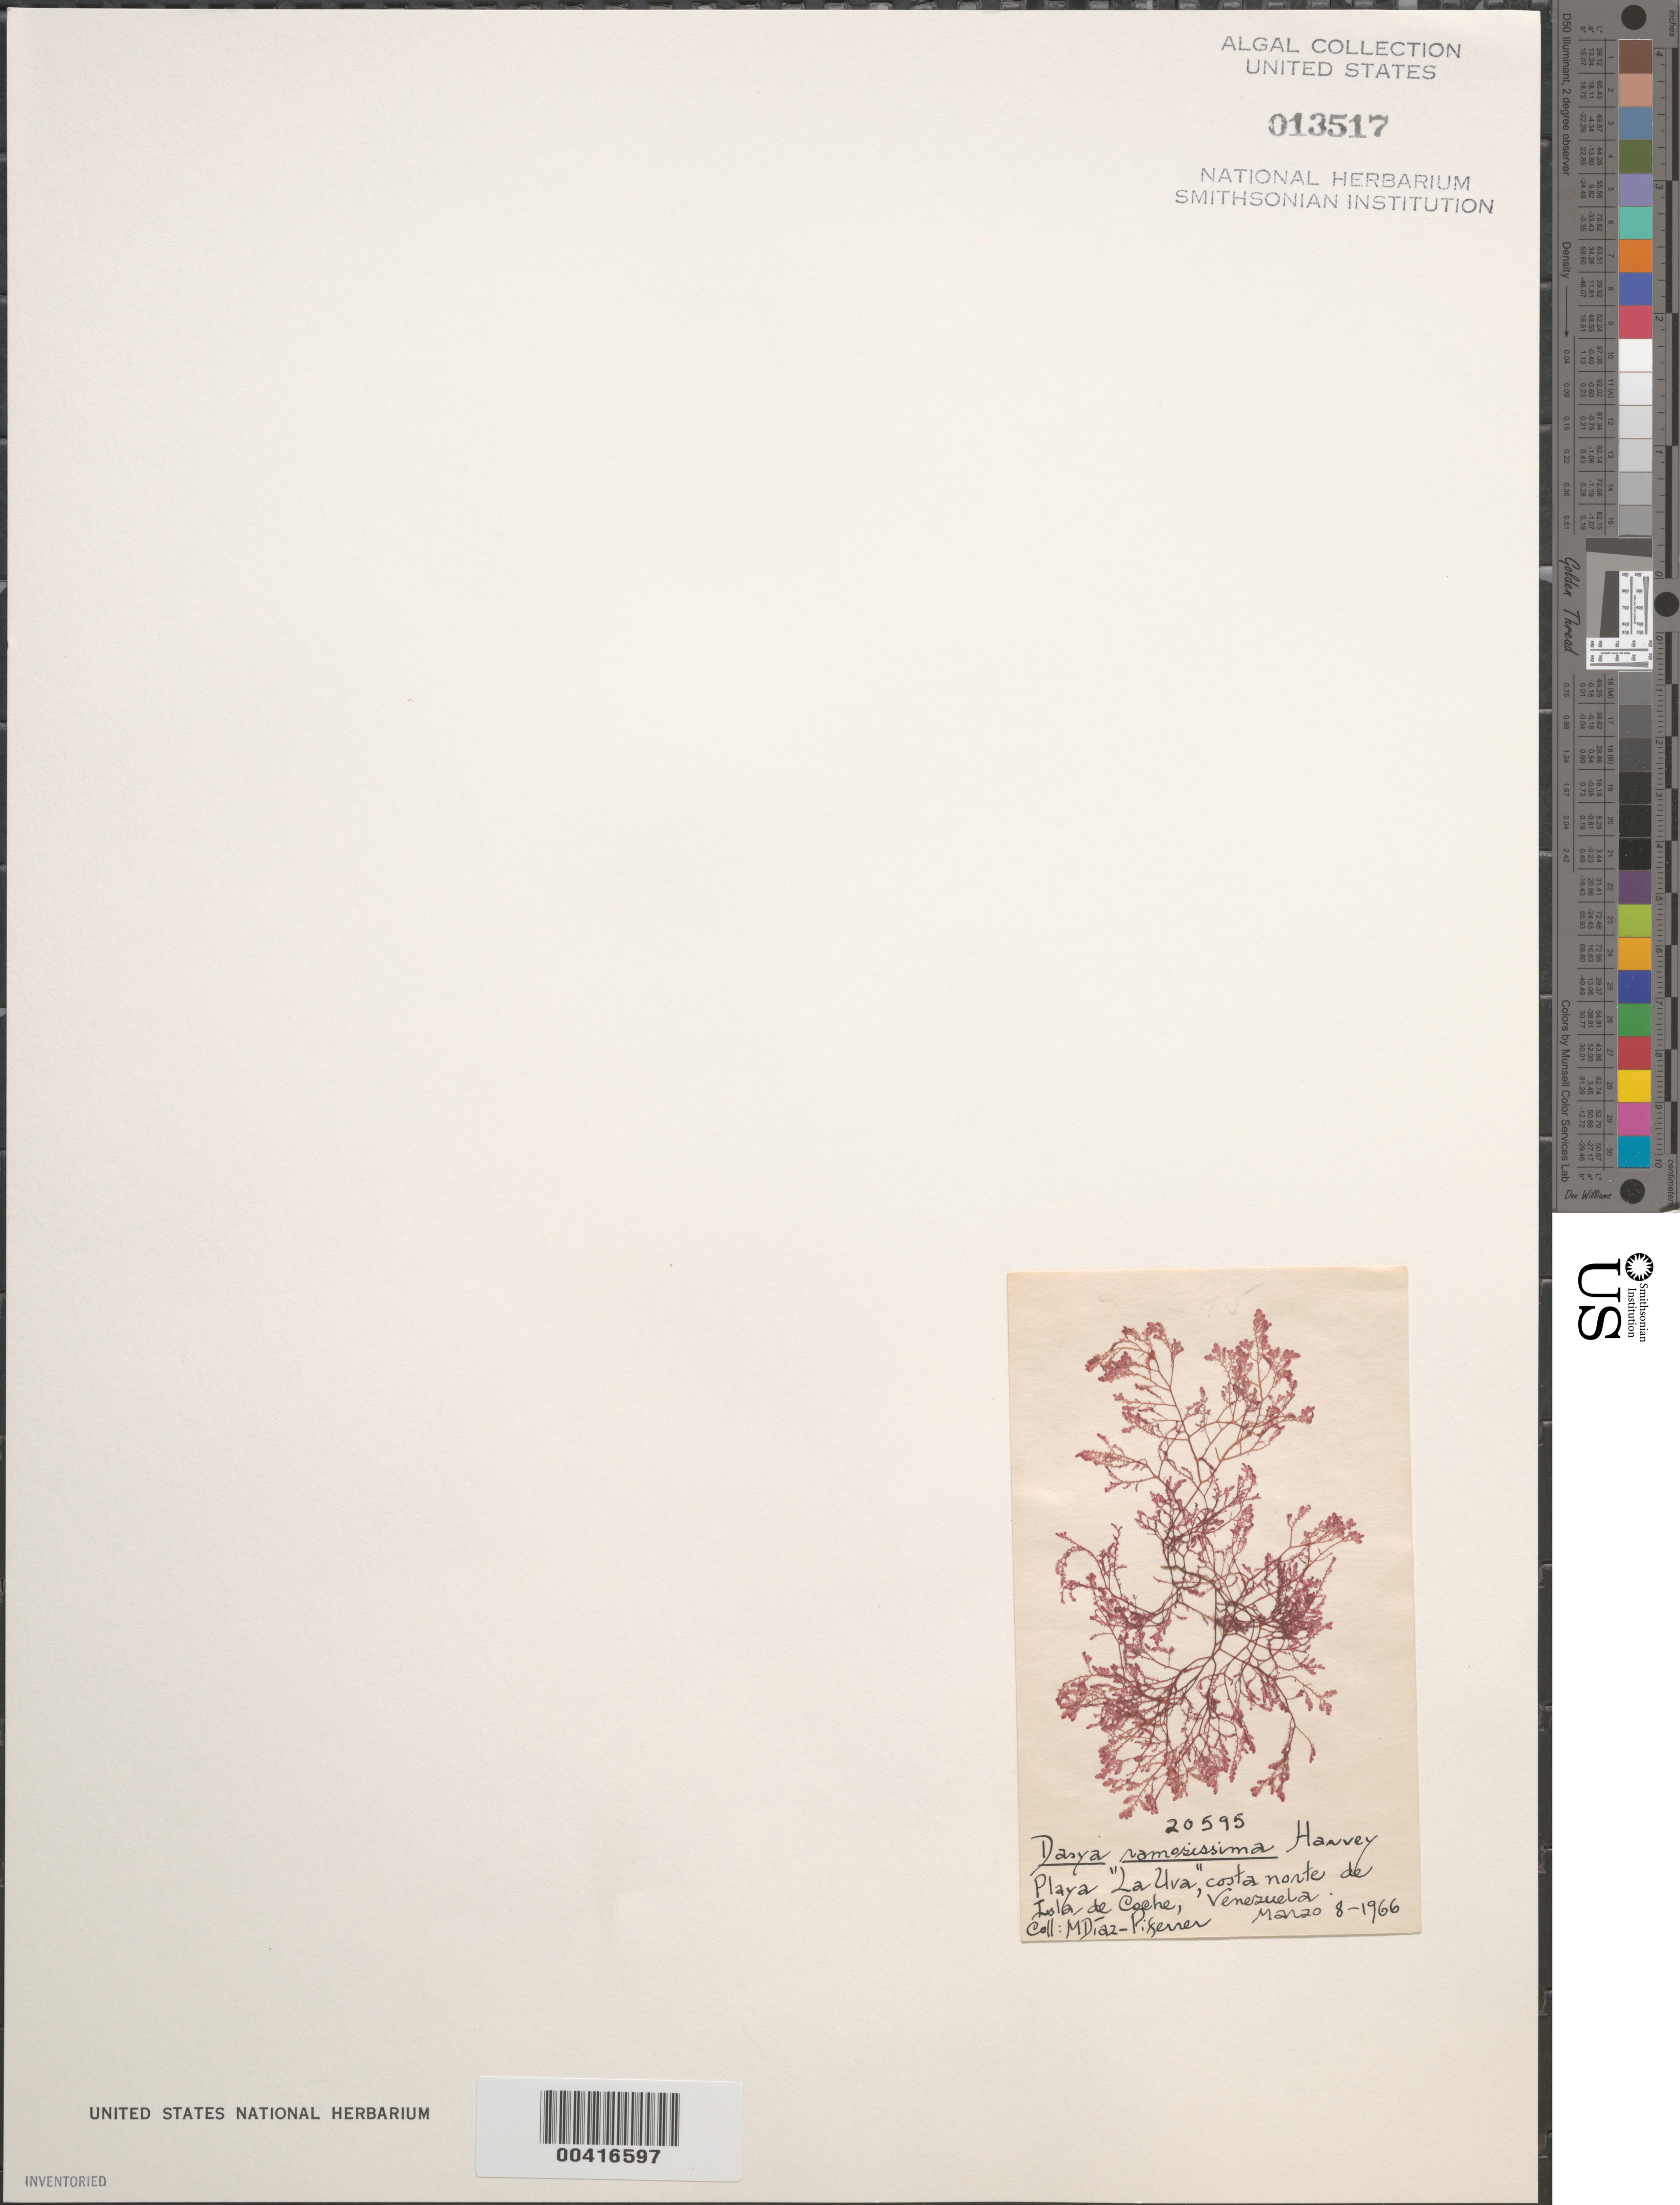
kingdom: Plantae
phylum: Rhodophyta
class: Florideophyceae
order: Ceramiales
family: Dasyaceae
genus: Dasya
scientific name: Dasya ramosissima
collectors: M. Diaz-Piferrer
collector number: V-20595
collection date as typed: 08 Mar 1966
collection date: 1966-03-08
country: Venezuela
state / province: Nueva Esparta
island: Coche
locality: Playa La Uva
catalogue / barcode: US 13517